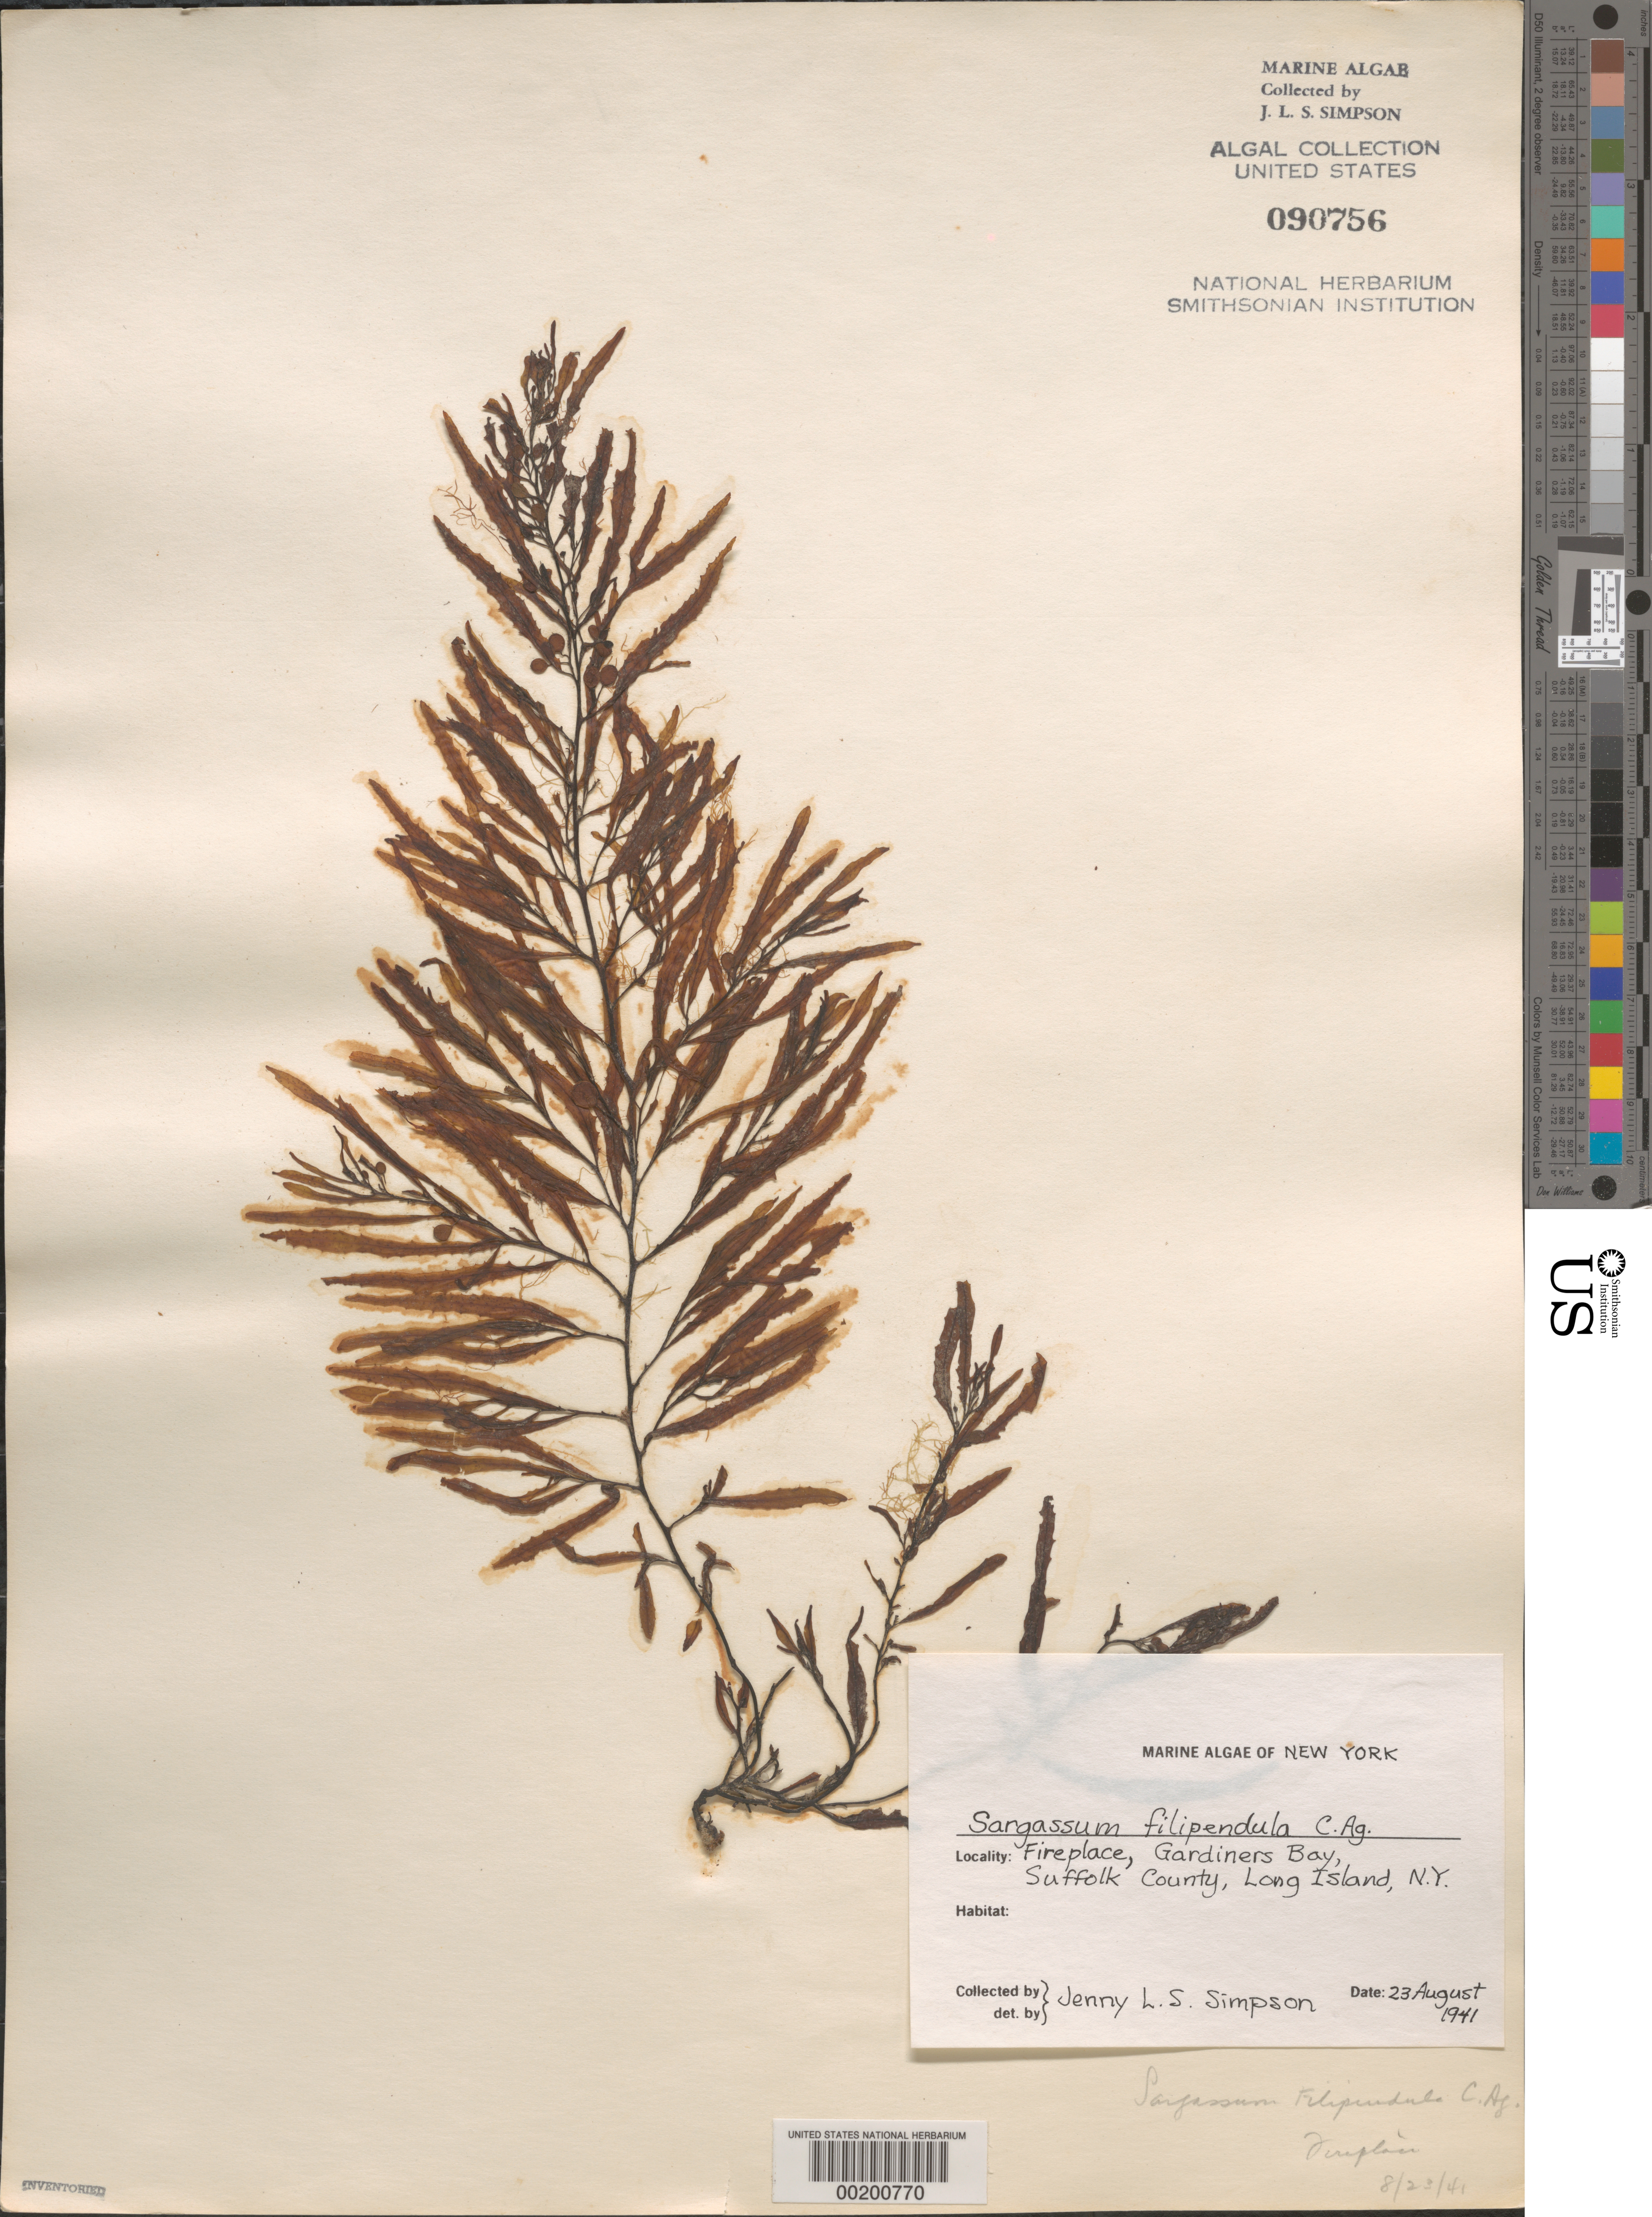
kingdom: Chromista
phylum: Ochrophyta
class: Phaeophyceae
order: Fucales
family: Sargassaceae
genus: Sargassum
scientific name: Sargassum filipendula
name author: C. Agardh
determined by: Simpson, J. L. S.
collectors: J. Simpson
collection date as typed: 23 Aug 1941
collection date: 1941-08-23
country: United States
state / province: New York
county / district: Suffolk County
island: Long Island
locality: Fireplace, Gardiners Bay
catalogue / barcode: US 90756